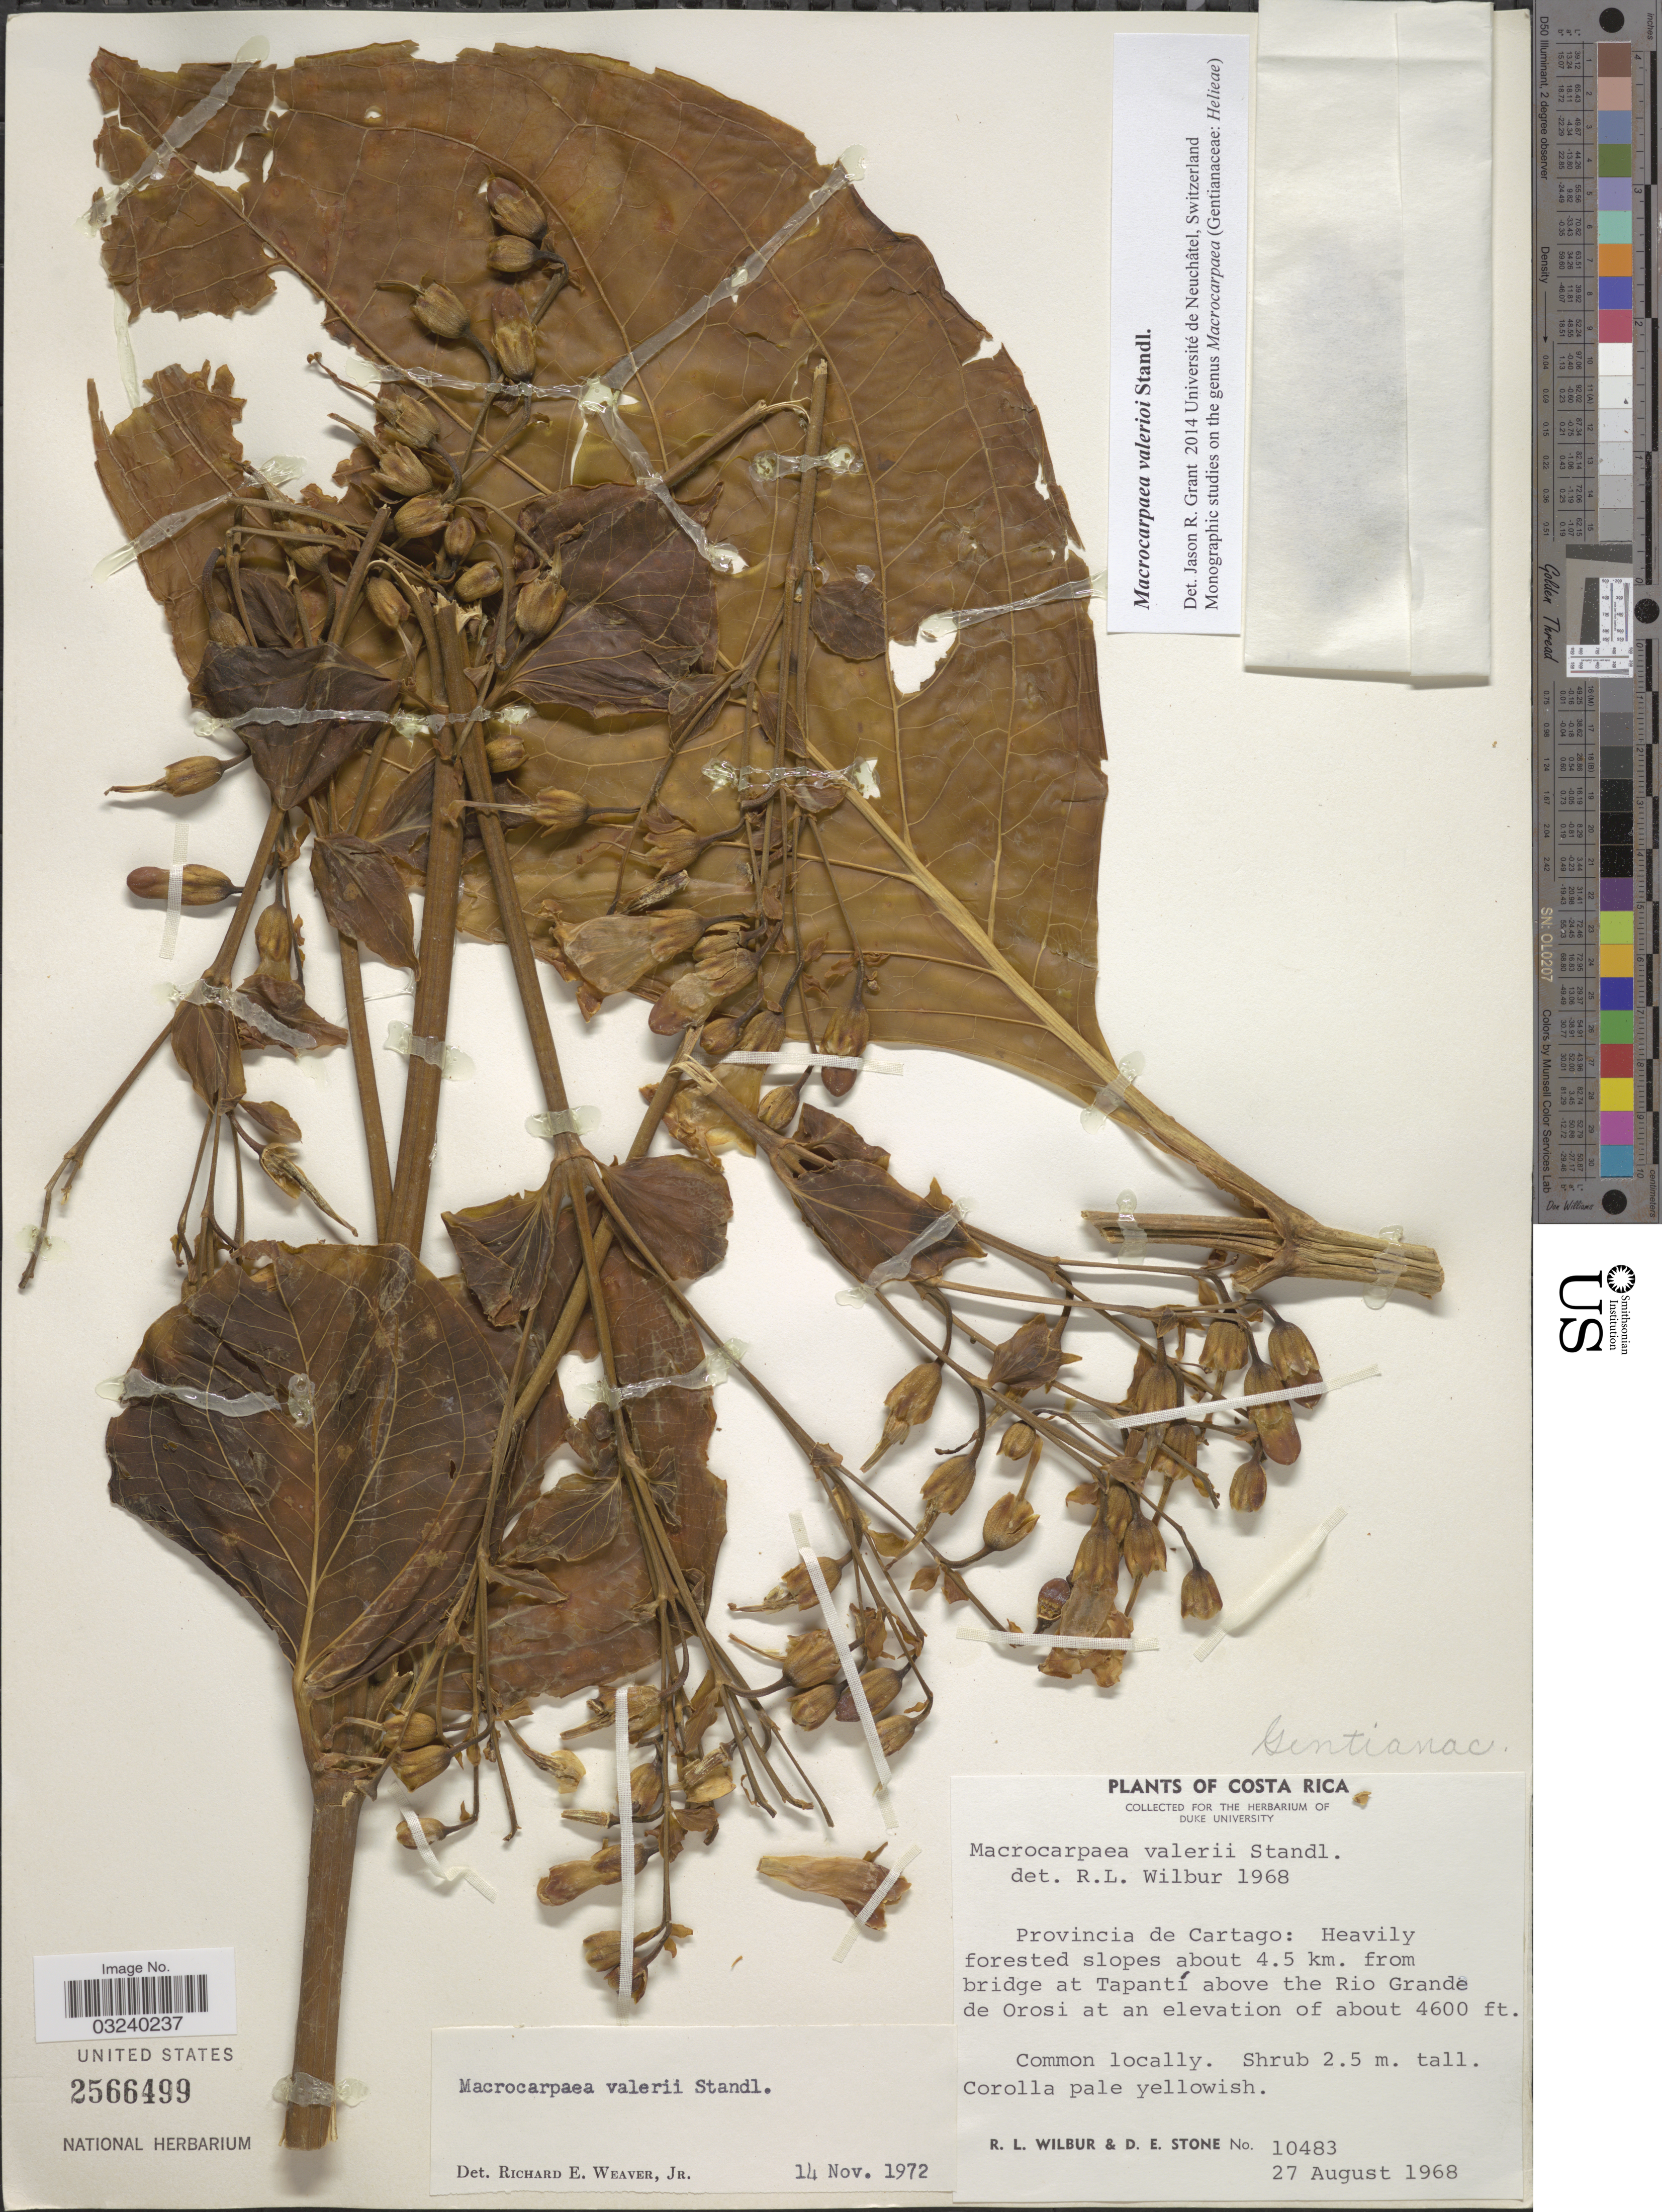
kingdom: Plantae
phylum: Tracheophyta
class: Magnoliopsida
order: Gentianales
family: Gentianaceae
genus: Macrocarpaea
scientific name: Macrocarpaea valerii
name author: Standl.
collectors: R. L. Wilbur & D. E. Stone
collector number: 10483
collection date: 1968-08-27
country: Costa Rica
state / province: Cartago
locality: Heavily forested slopes about 4.5 km. from bridge at Tapantí above the Rio Grande de Orosi.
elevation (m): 1402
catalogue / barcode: US 2566499